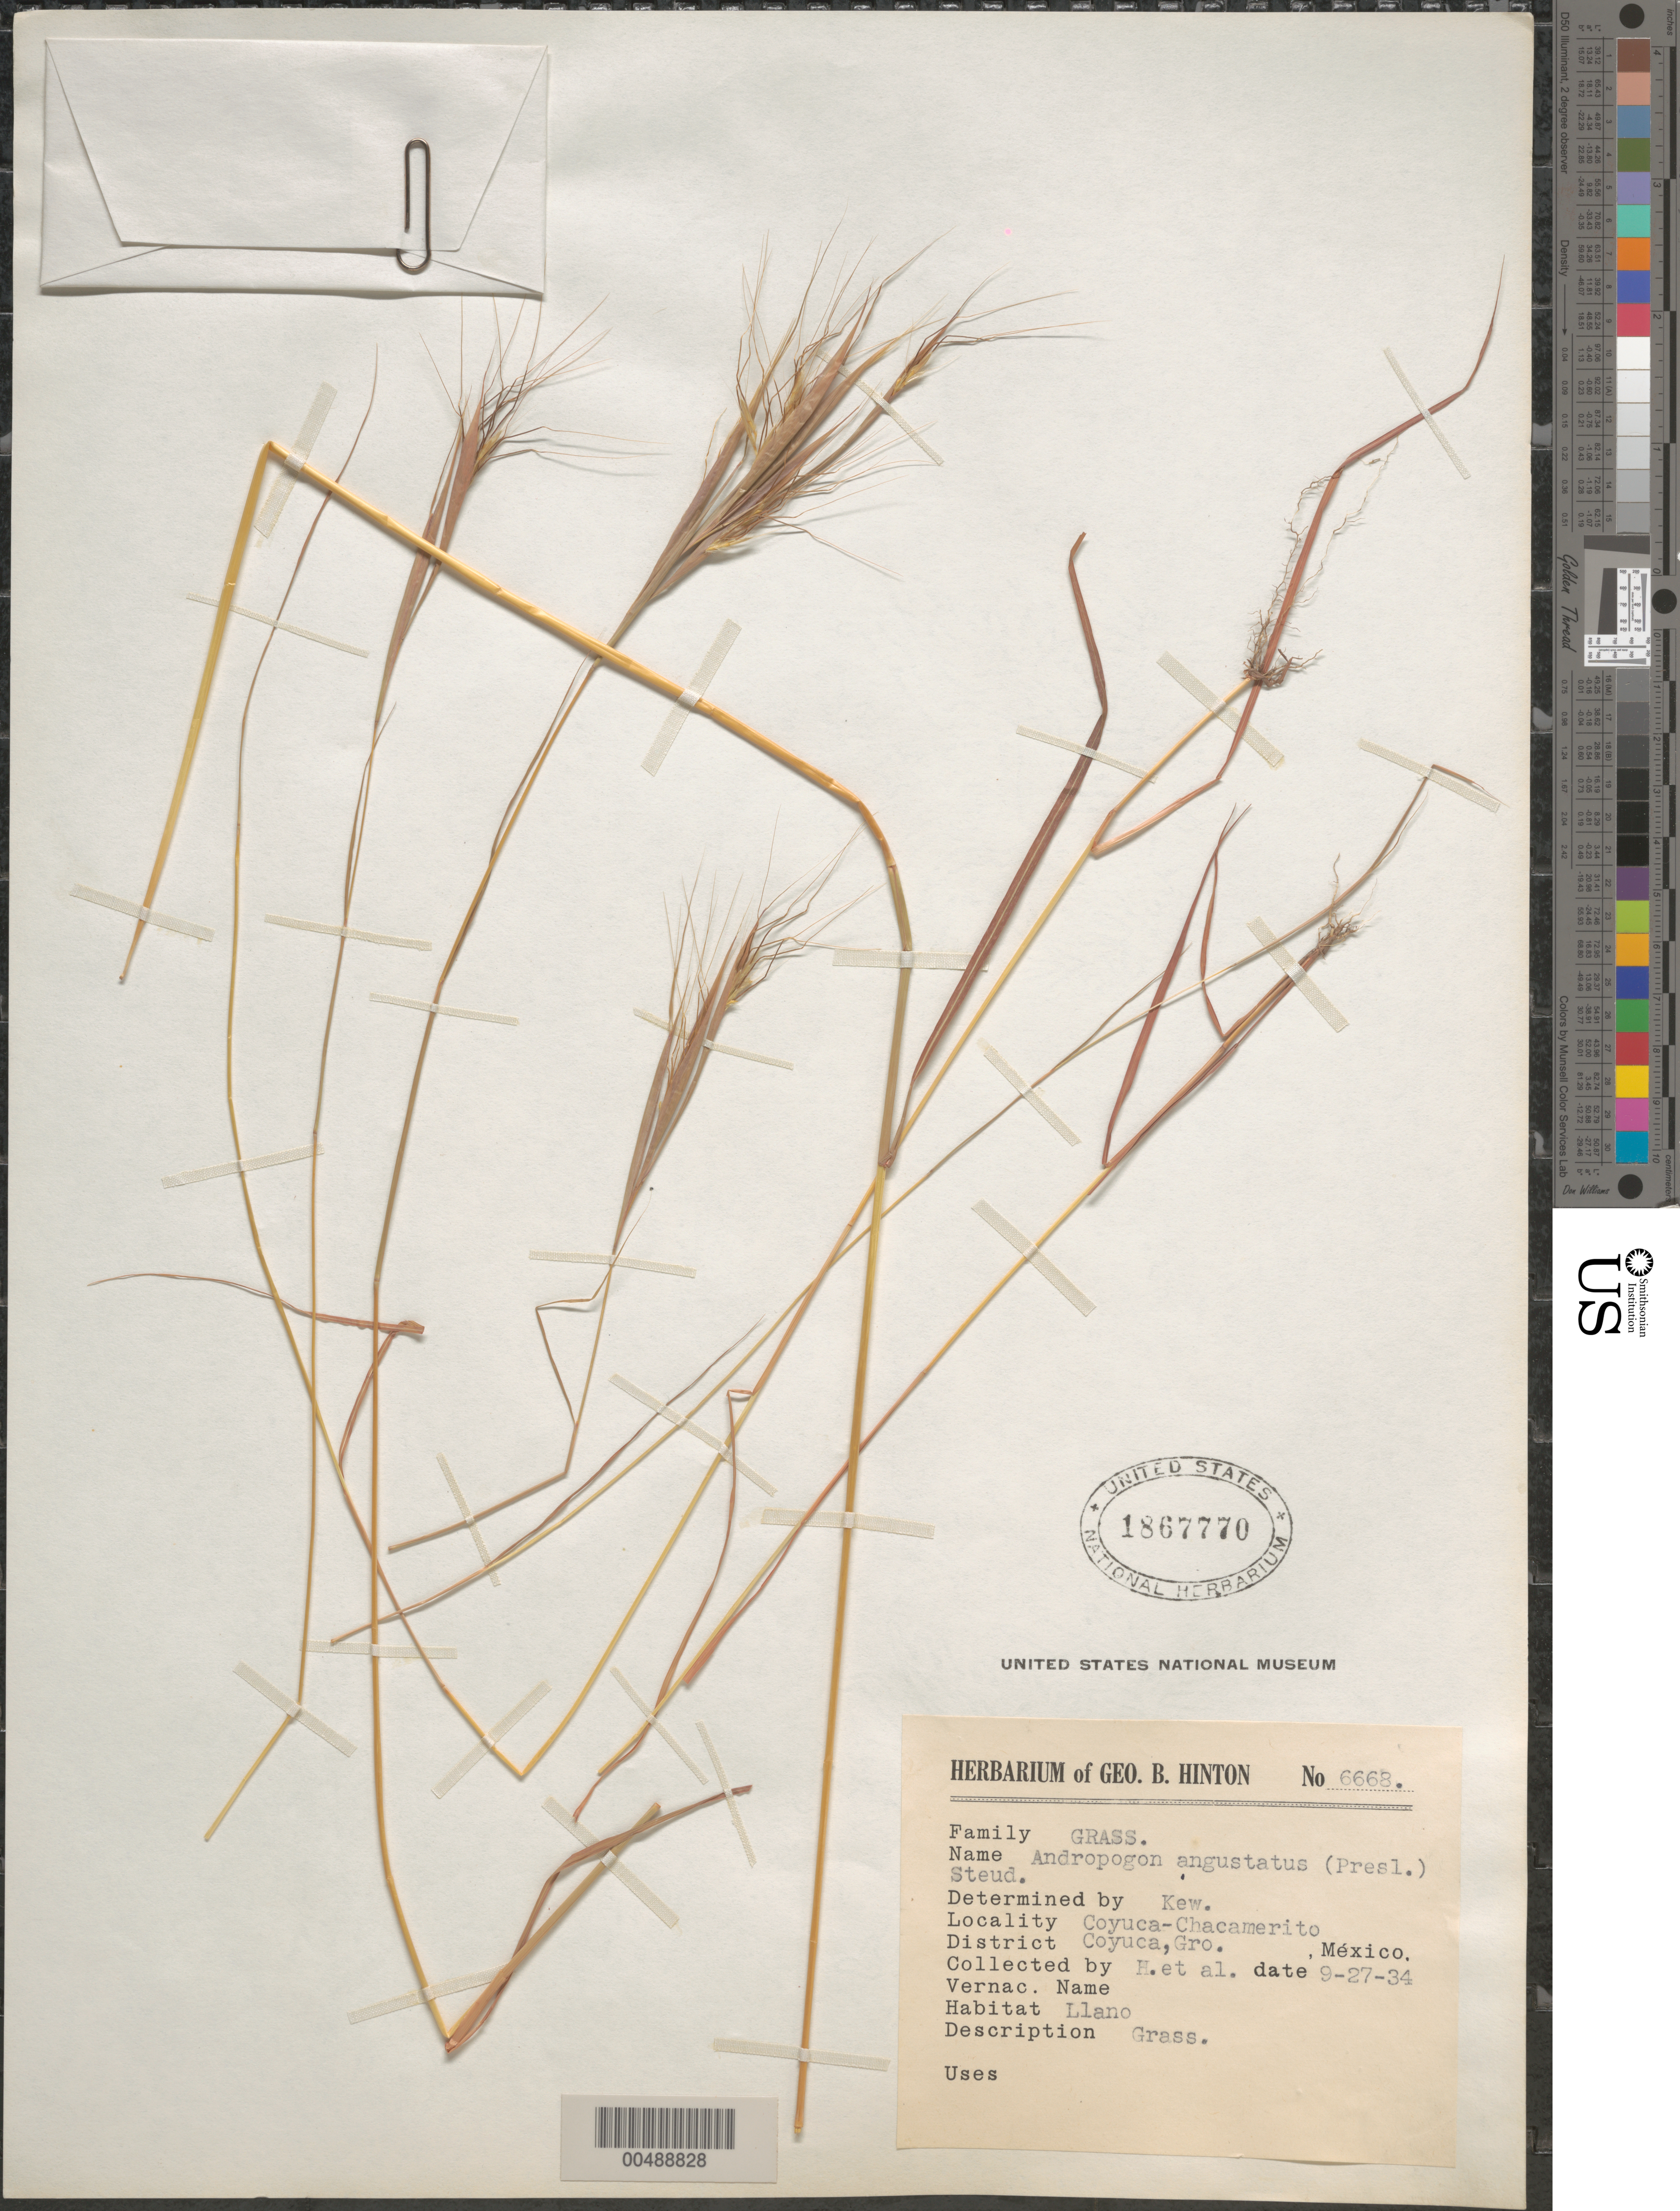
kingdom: Plantae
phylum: Tracheophyta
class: Liliopsida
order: Poales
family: Poaceae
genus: Diectomis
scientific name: Diectomis laxa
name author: Nees in Mart.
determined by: Kew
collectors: G. B. Hinton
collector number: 6668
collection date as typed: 27 Sep 1934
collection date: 1934-09-27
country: Mexico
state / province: Guerrero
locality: Coyuca Dist., Coyuca-Chacamerito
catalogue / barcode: US 1867770